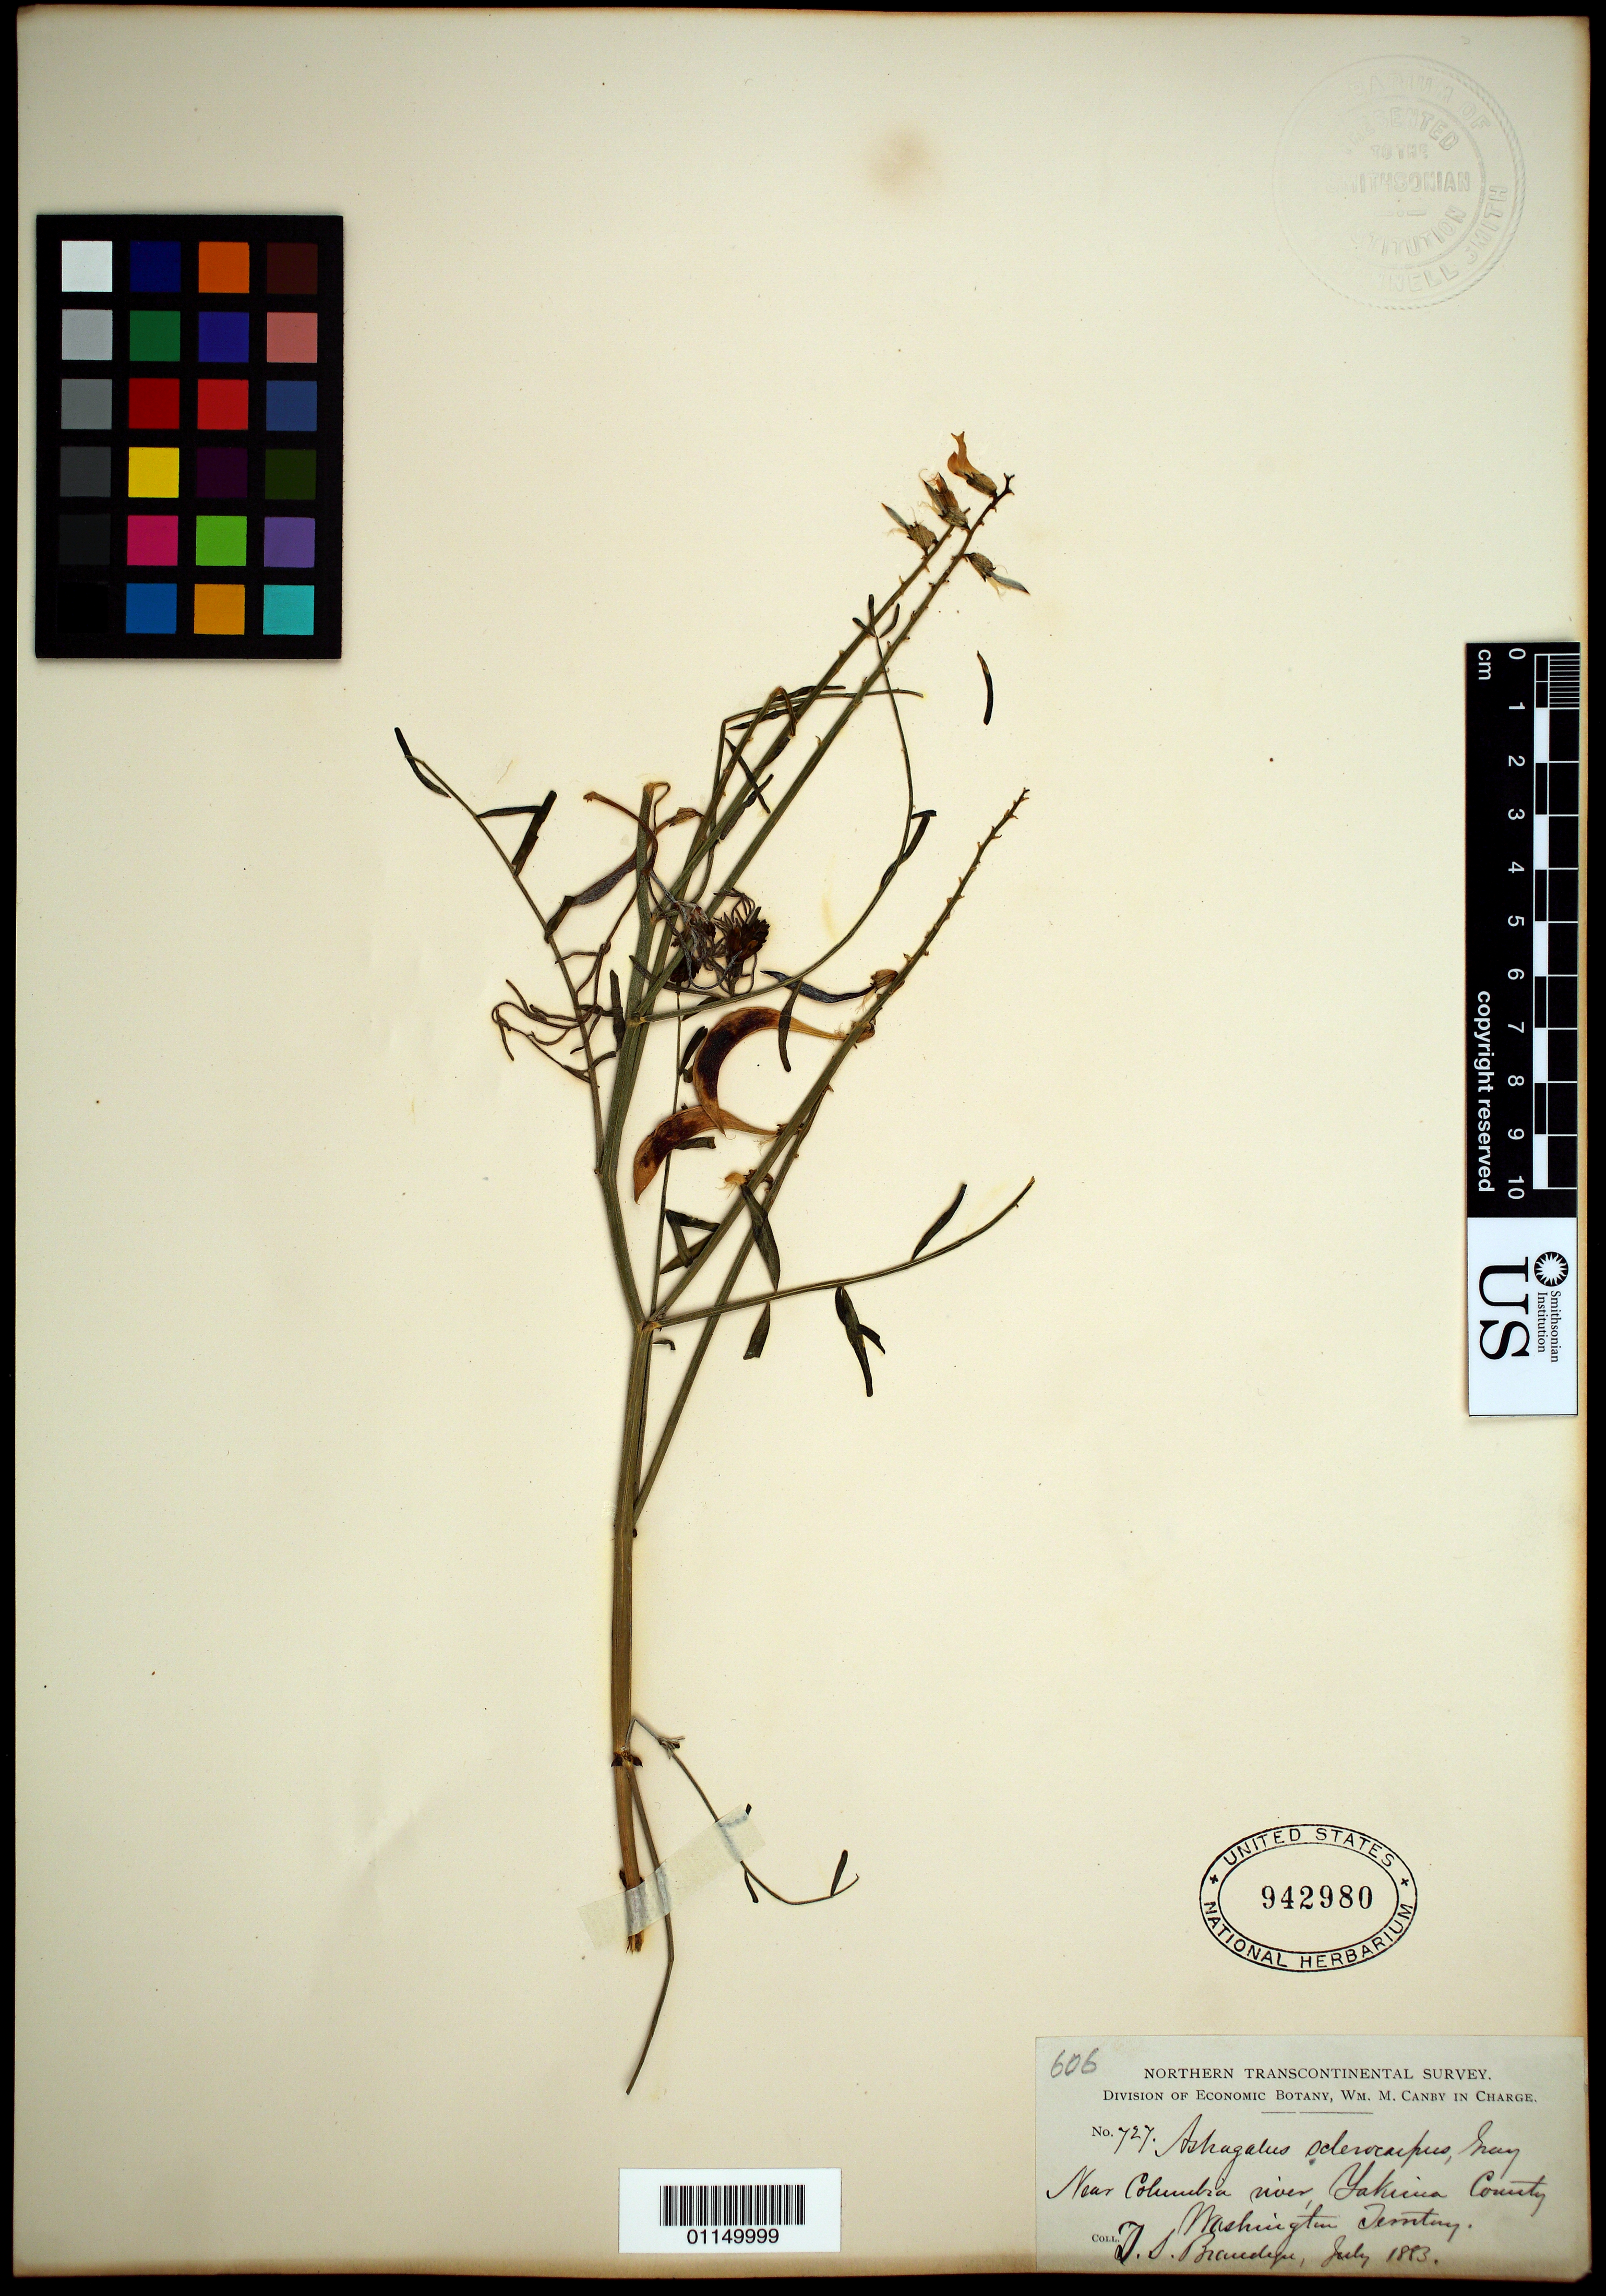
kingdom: Plantae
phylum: Tracheophyta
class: Magnoliopsida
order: Fabales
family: Fabaceae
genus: Astragalus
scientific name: Astragalus sclerocarpus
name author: A. Gray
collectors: T. S. Brandegee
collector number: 727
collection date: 1883-07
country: United States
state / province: Washington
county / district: Yakima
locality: Near Columbia River.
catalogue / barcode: US 942980